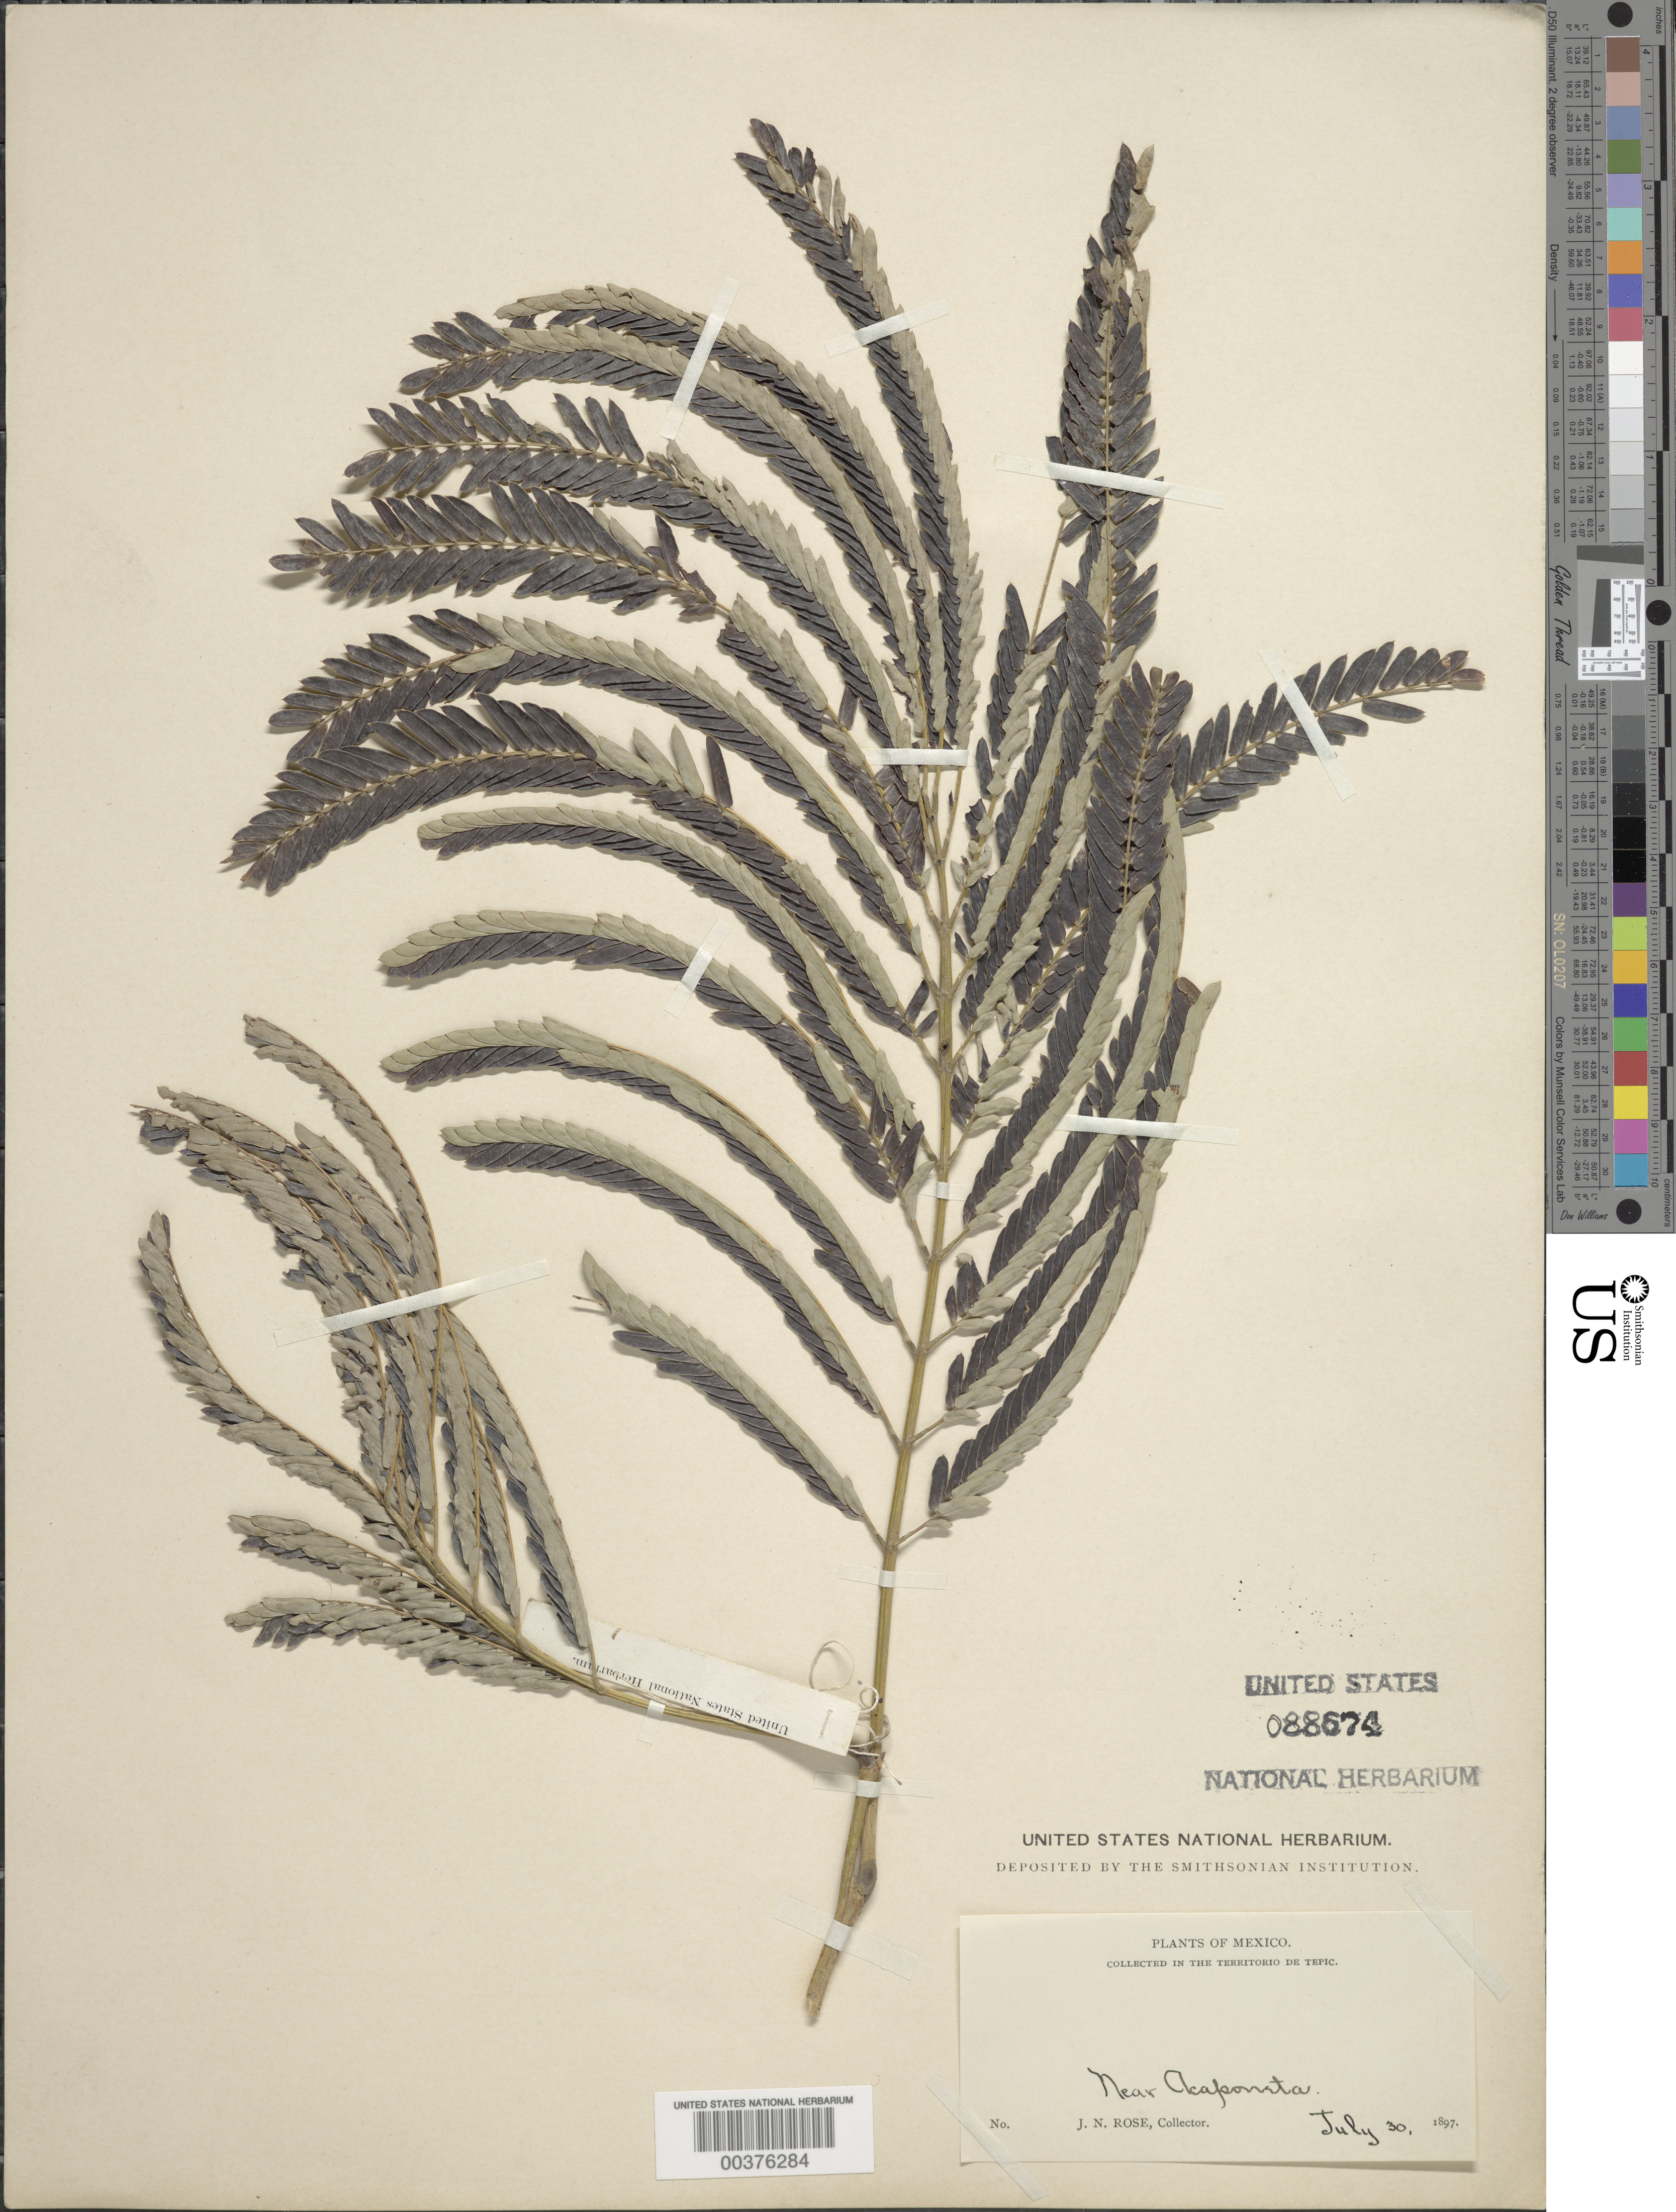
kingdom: Plantae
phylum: Tracheophyta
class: Magnoliopsida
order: Fabales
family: Fabaceae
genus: Delonix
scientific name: Delonix regia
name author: (Bojer ex Hook.) Raf.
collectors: J. N. Rose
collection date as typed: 30 Jul 1897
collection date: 1897-07-30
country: Mexico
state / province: Nayarit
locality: Near Acaponeta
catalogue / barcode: US 88674